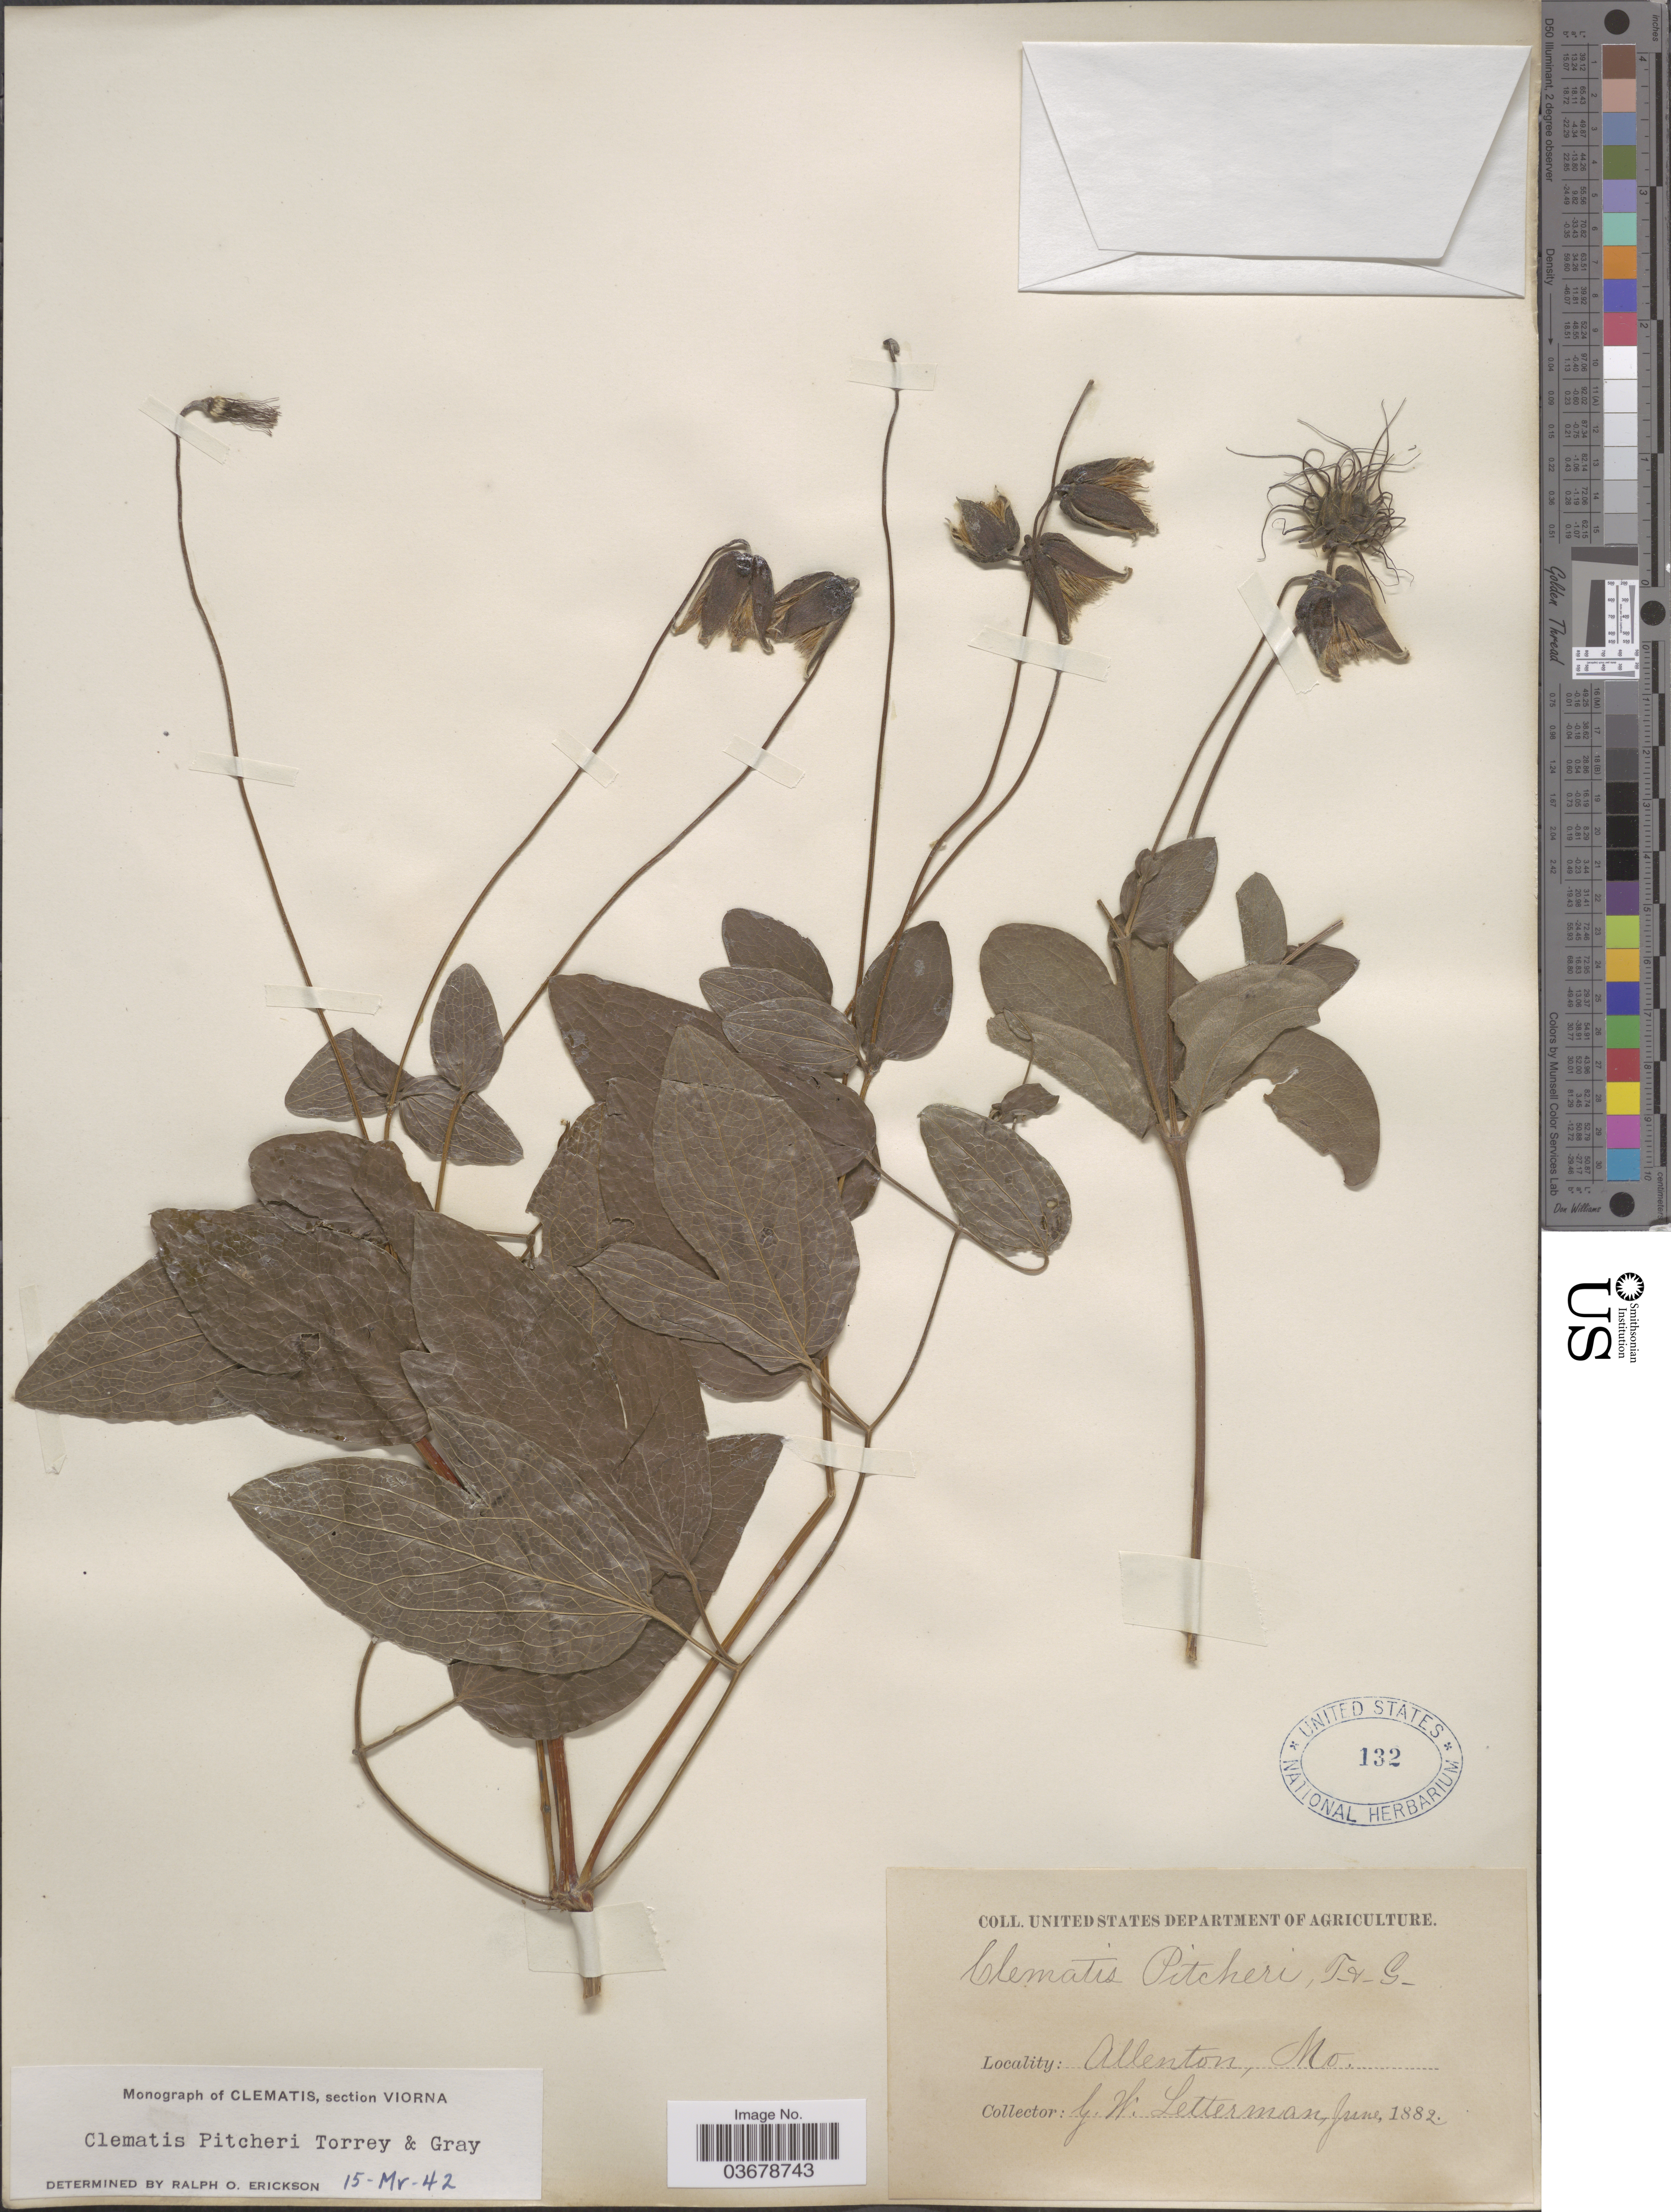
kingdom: Plantae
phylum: Tracheophyta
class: Magnoliopsida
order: Ranunculales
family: Ranunculaceae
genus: Clematis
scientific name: Clematis viorna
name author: L.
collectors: G. W. Letterman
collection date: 1882-06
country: United States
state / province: Missouri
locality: Allenton.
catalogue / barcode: US 132